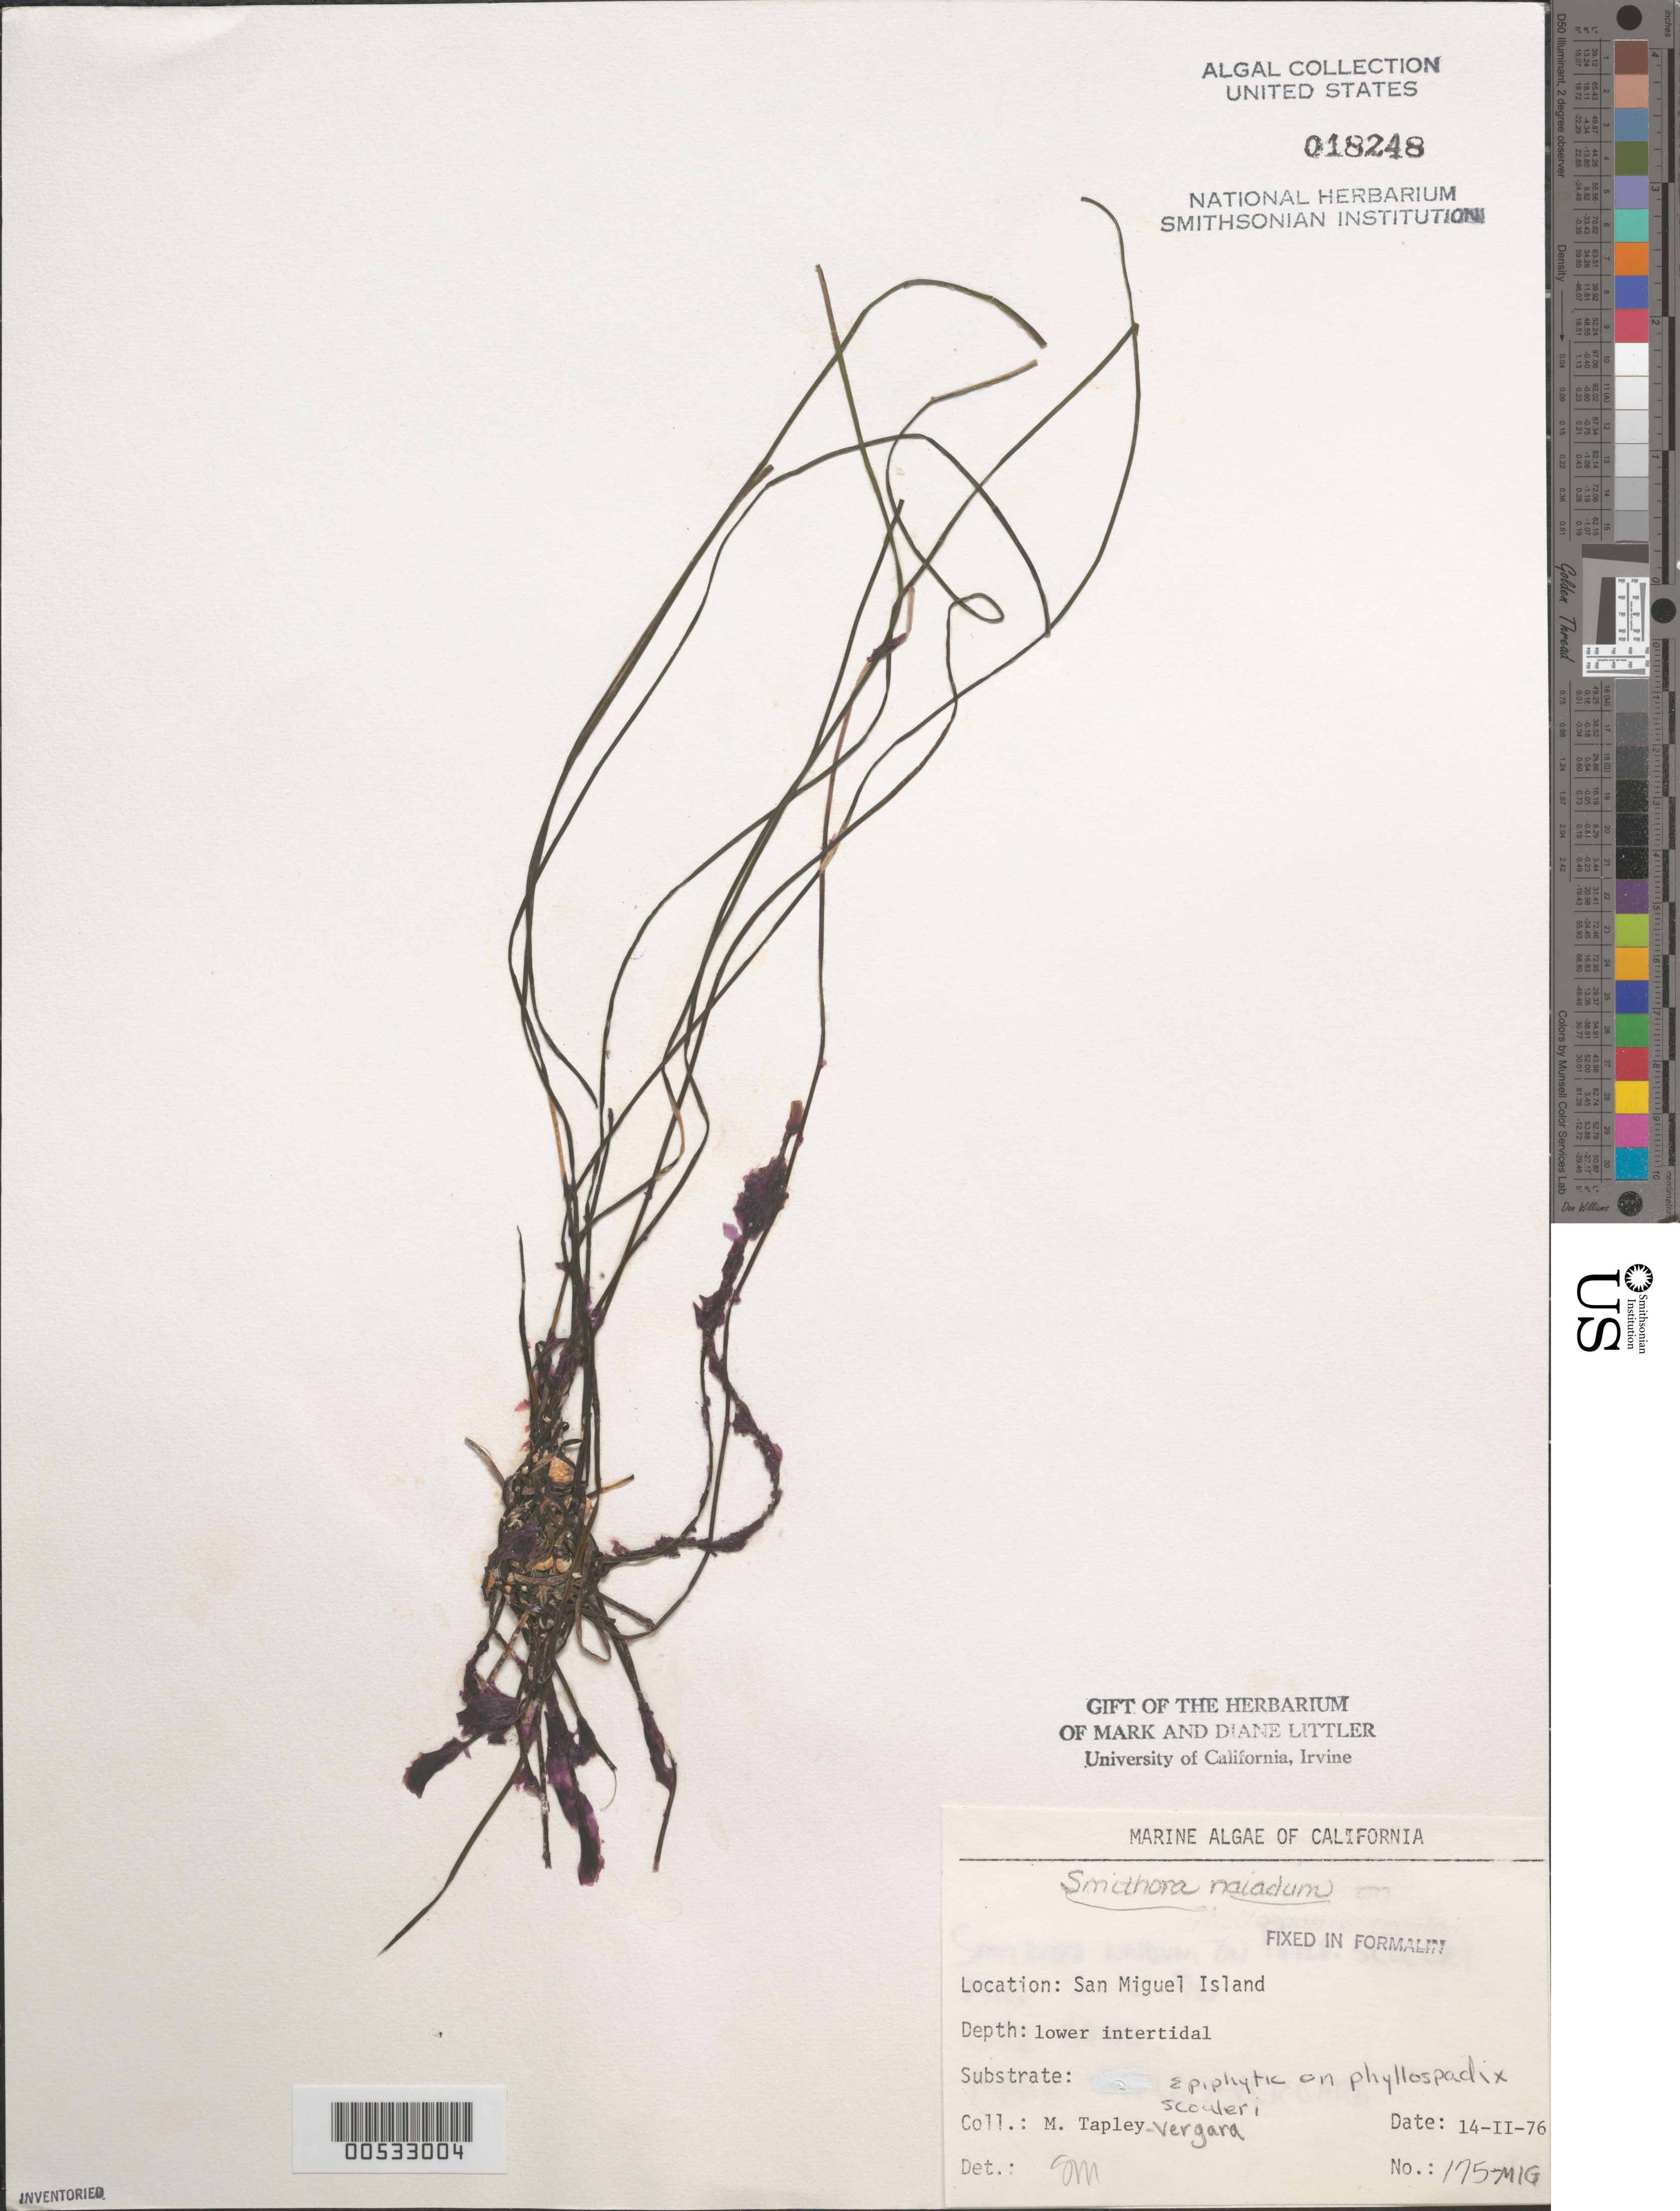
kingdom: Plantae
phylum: Rhodophyta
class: Compsopogonophyceae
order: Erythropeltidales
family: Erythrotrichiaceae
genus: Smithora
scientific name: Smithora naiadum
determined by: Murray, S. N.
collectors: M. Tapley-Vergara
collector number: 175-MIG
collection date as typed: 14 Feb 1976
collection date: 1976-02-14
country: United States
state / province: California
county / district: Santa Barbara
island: San Miguel Island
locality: Cuyler Harbor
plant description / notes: BLM-SOCALBIGHT Rocky Intertidal Survey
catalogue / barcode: US 18248